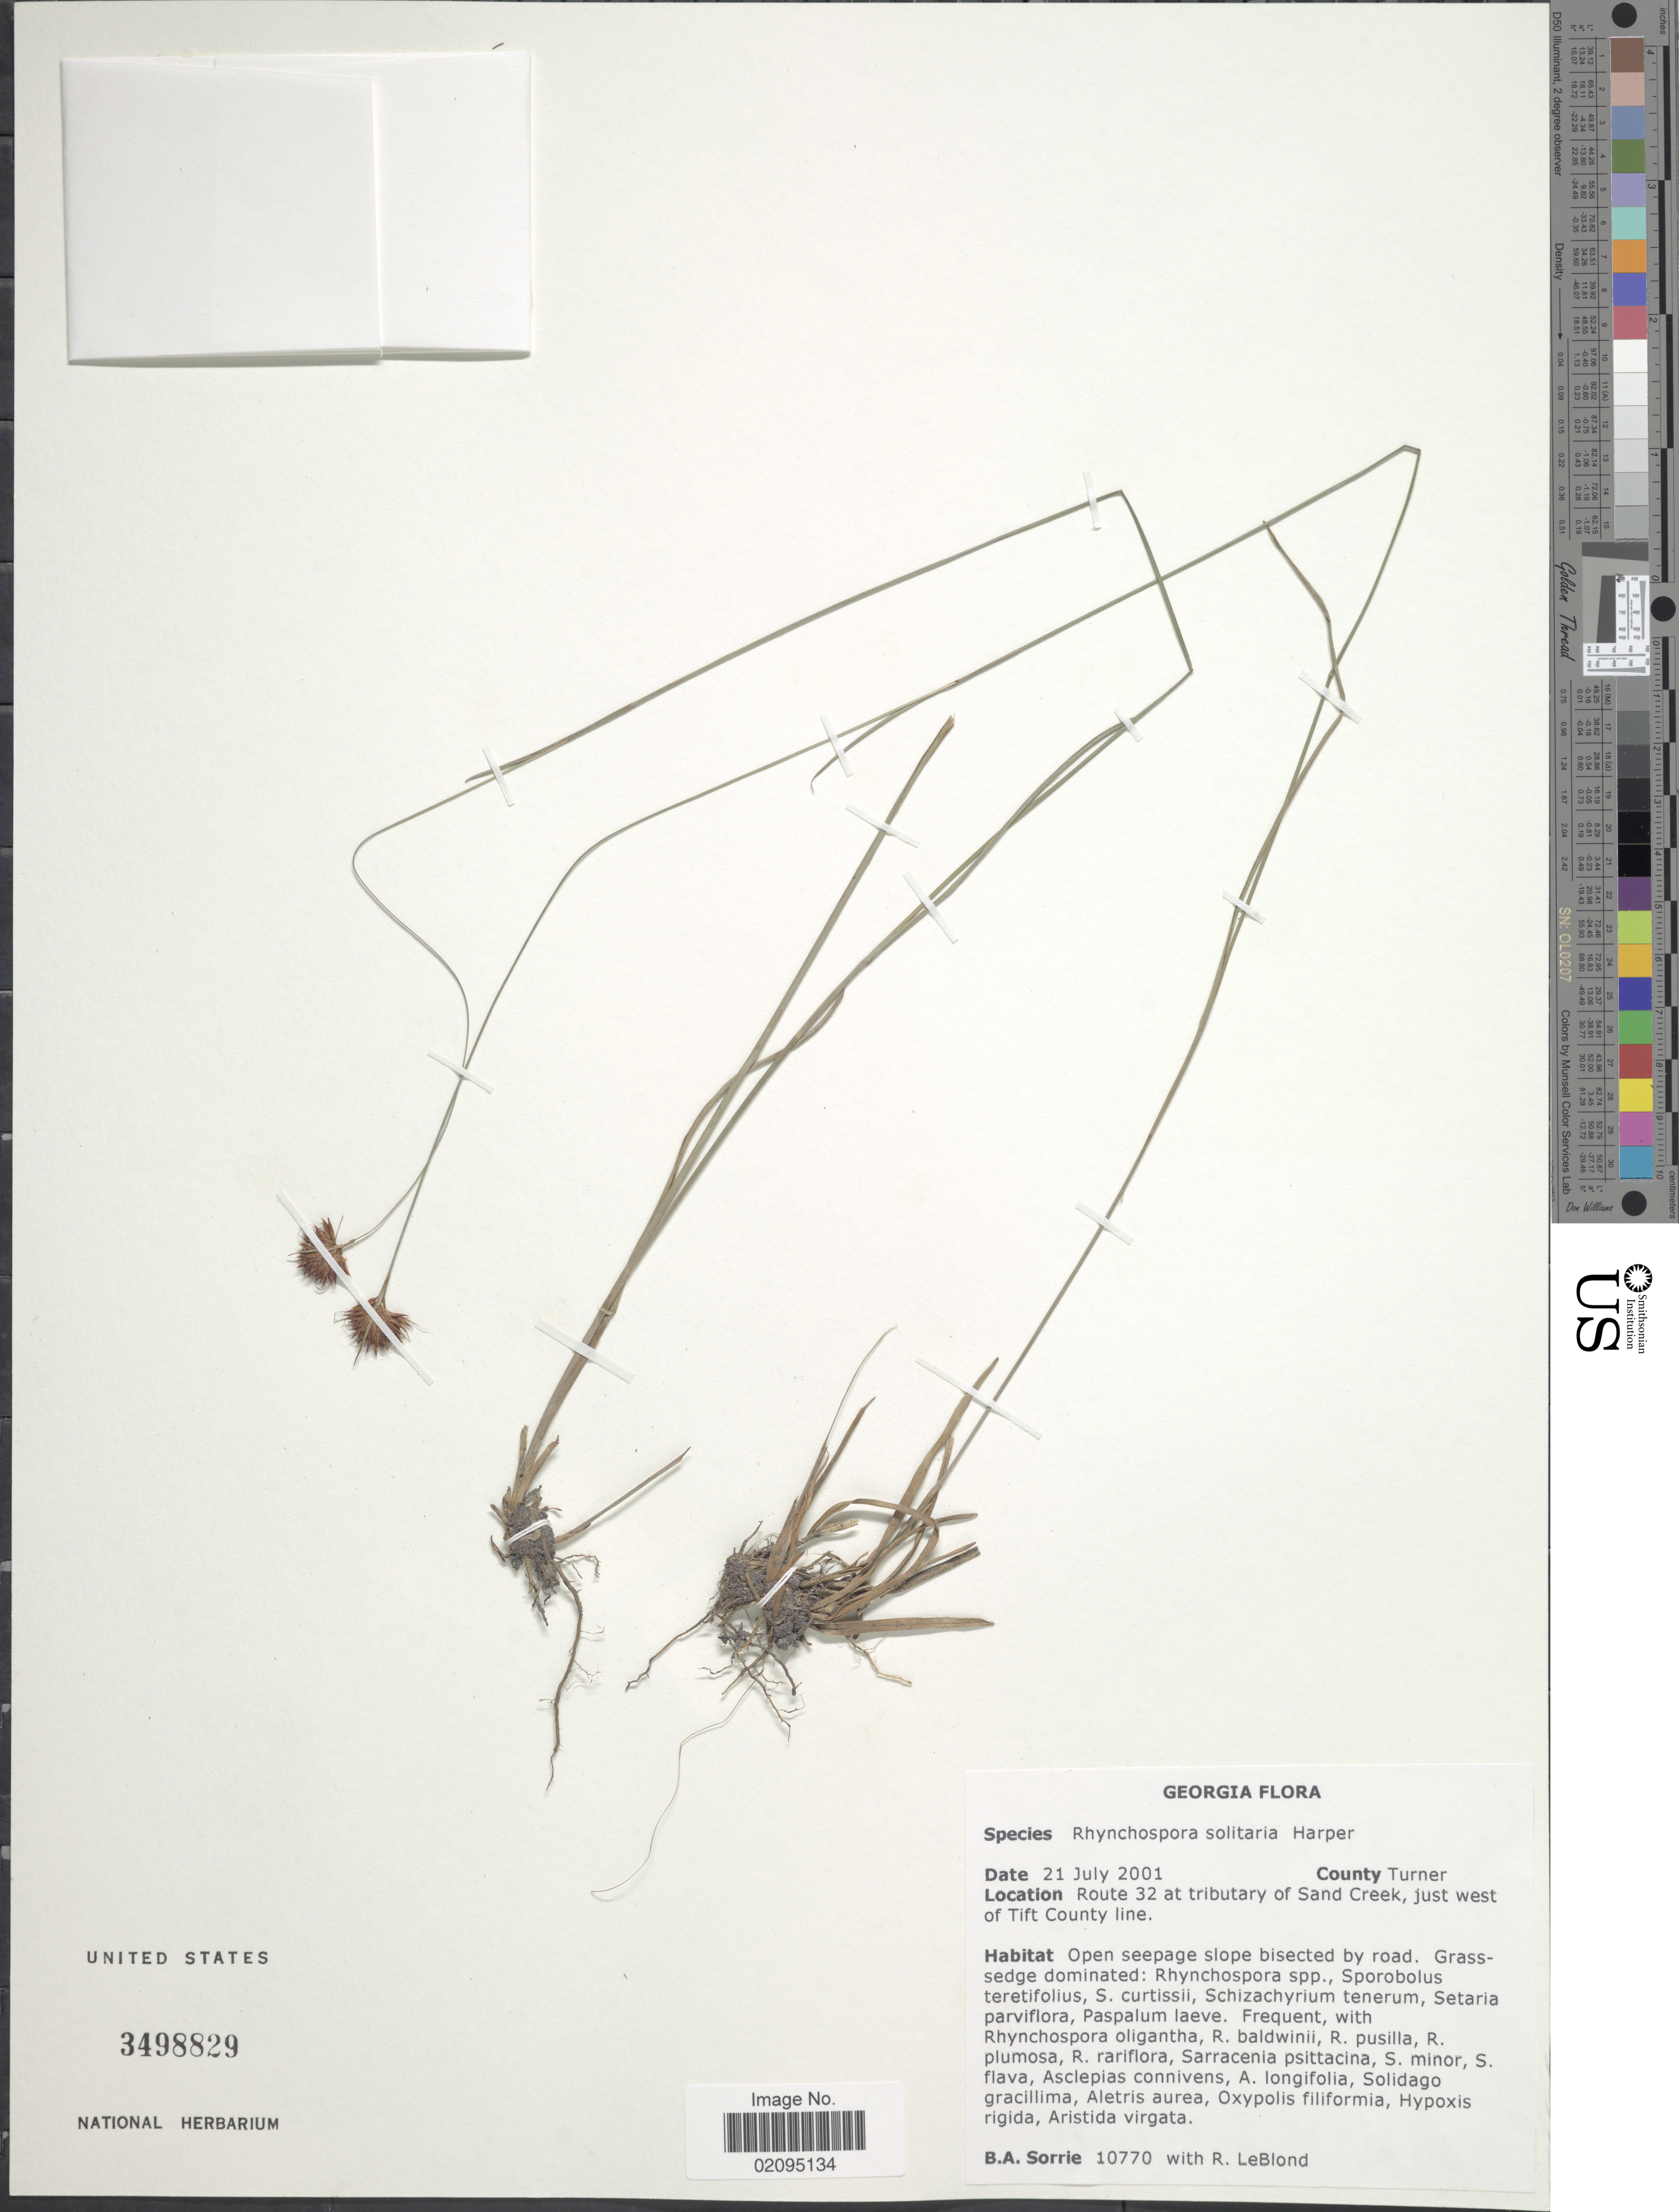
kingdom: Plantae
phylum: Tracheophyta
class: Liliopsida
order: Poales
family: Cyperaceae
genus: Rhynchospora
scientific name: Rhynchospora solitaria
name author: R.M. Harper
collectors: B. Sorrie & R. J. LeBlond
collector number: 10770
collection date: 2001-07-21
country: United States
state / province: Georgia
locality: County Turner. Route 32 at tributary of Sand Creek, just west of Tift County line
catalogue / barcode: US 3498829